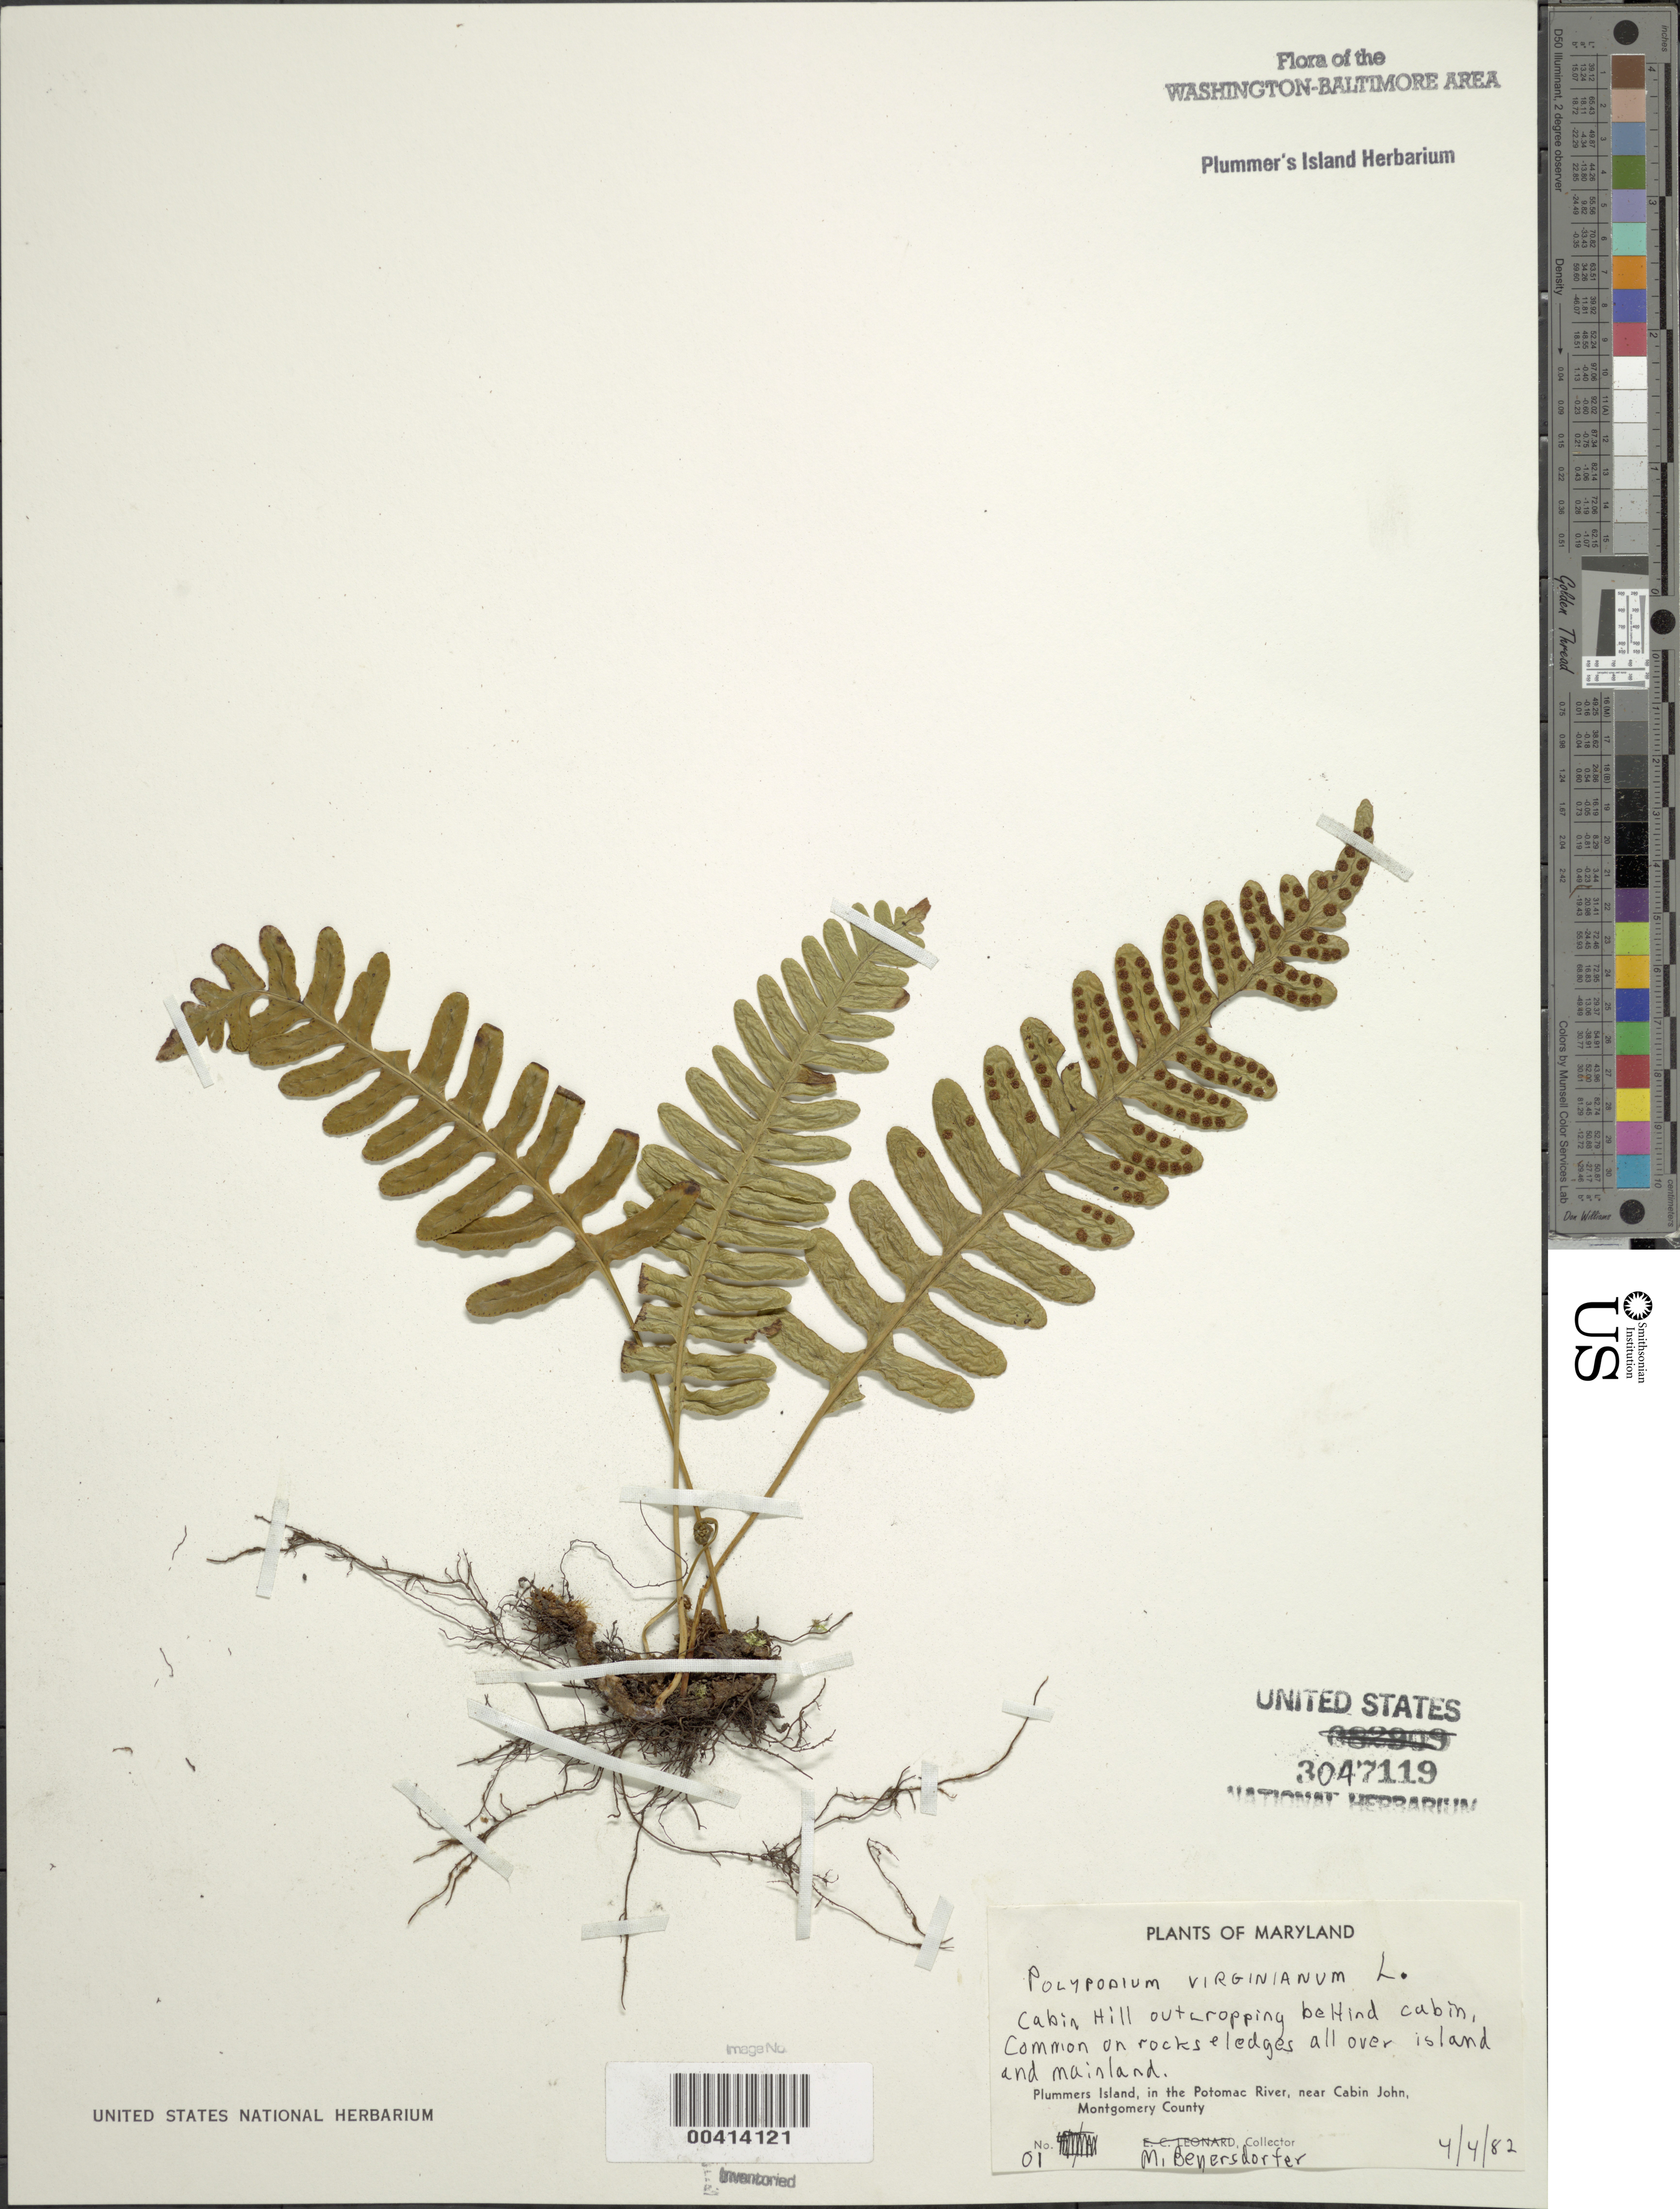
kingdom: Plantae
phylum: Tracheophyta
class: Polypodiopsida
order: Polypodiales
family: Polypodiaceae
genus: Polypodium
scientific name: Polypodium virginianum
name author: L.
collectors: M. Beyersdorfer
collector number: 1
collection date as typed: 04 Apr 1982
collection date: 1982-04-04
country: United States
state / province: Maryland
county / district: Montgomery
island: Plummers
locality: Plummer's Island; Cabin Hill outcropping behind Cabin C. & O. Canal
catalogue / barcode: US 3047119